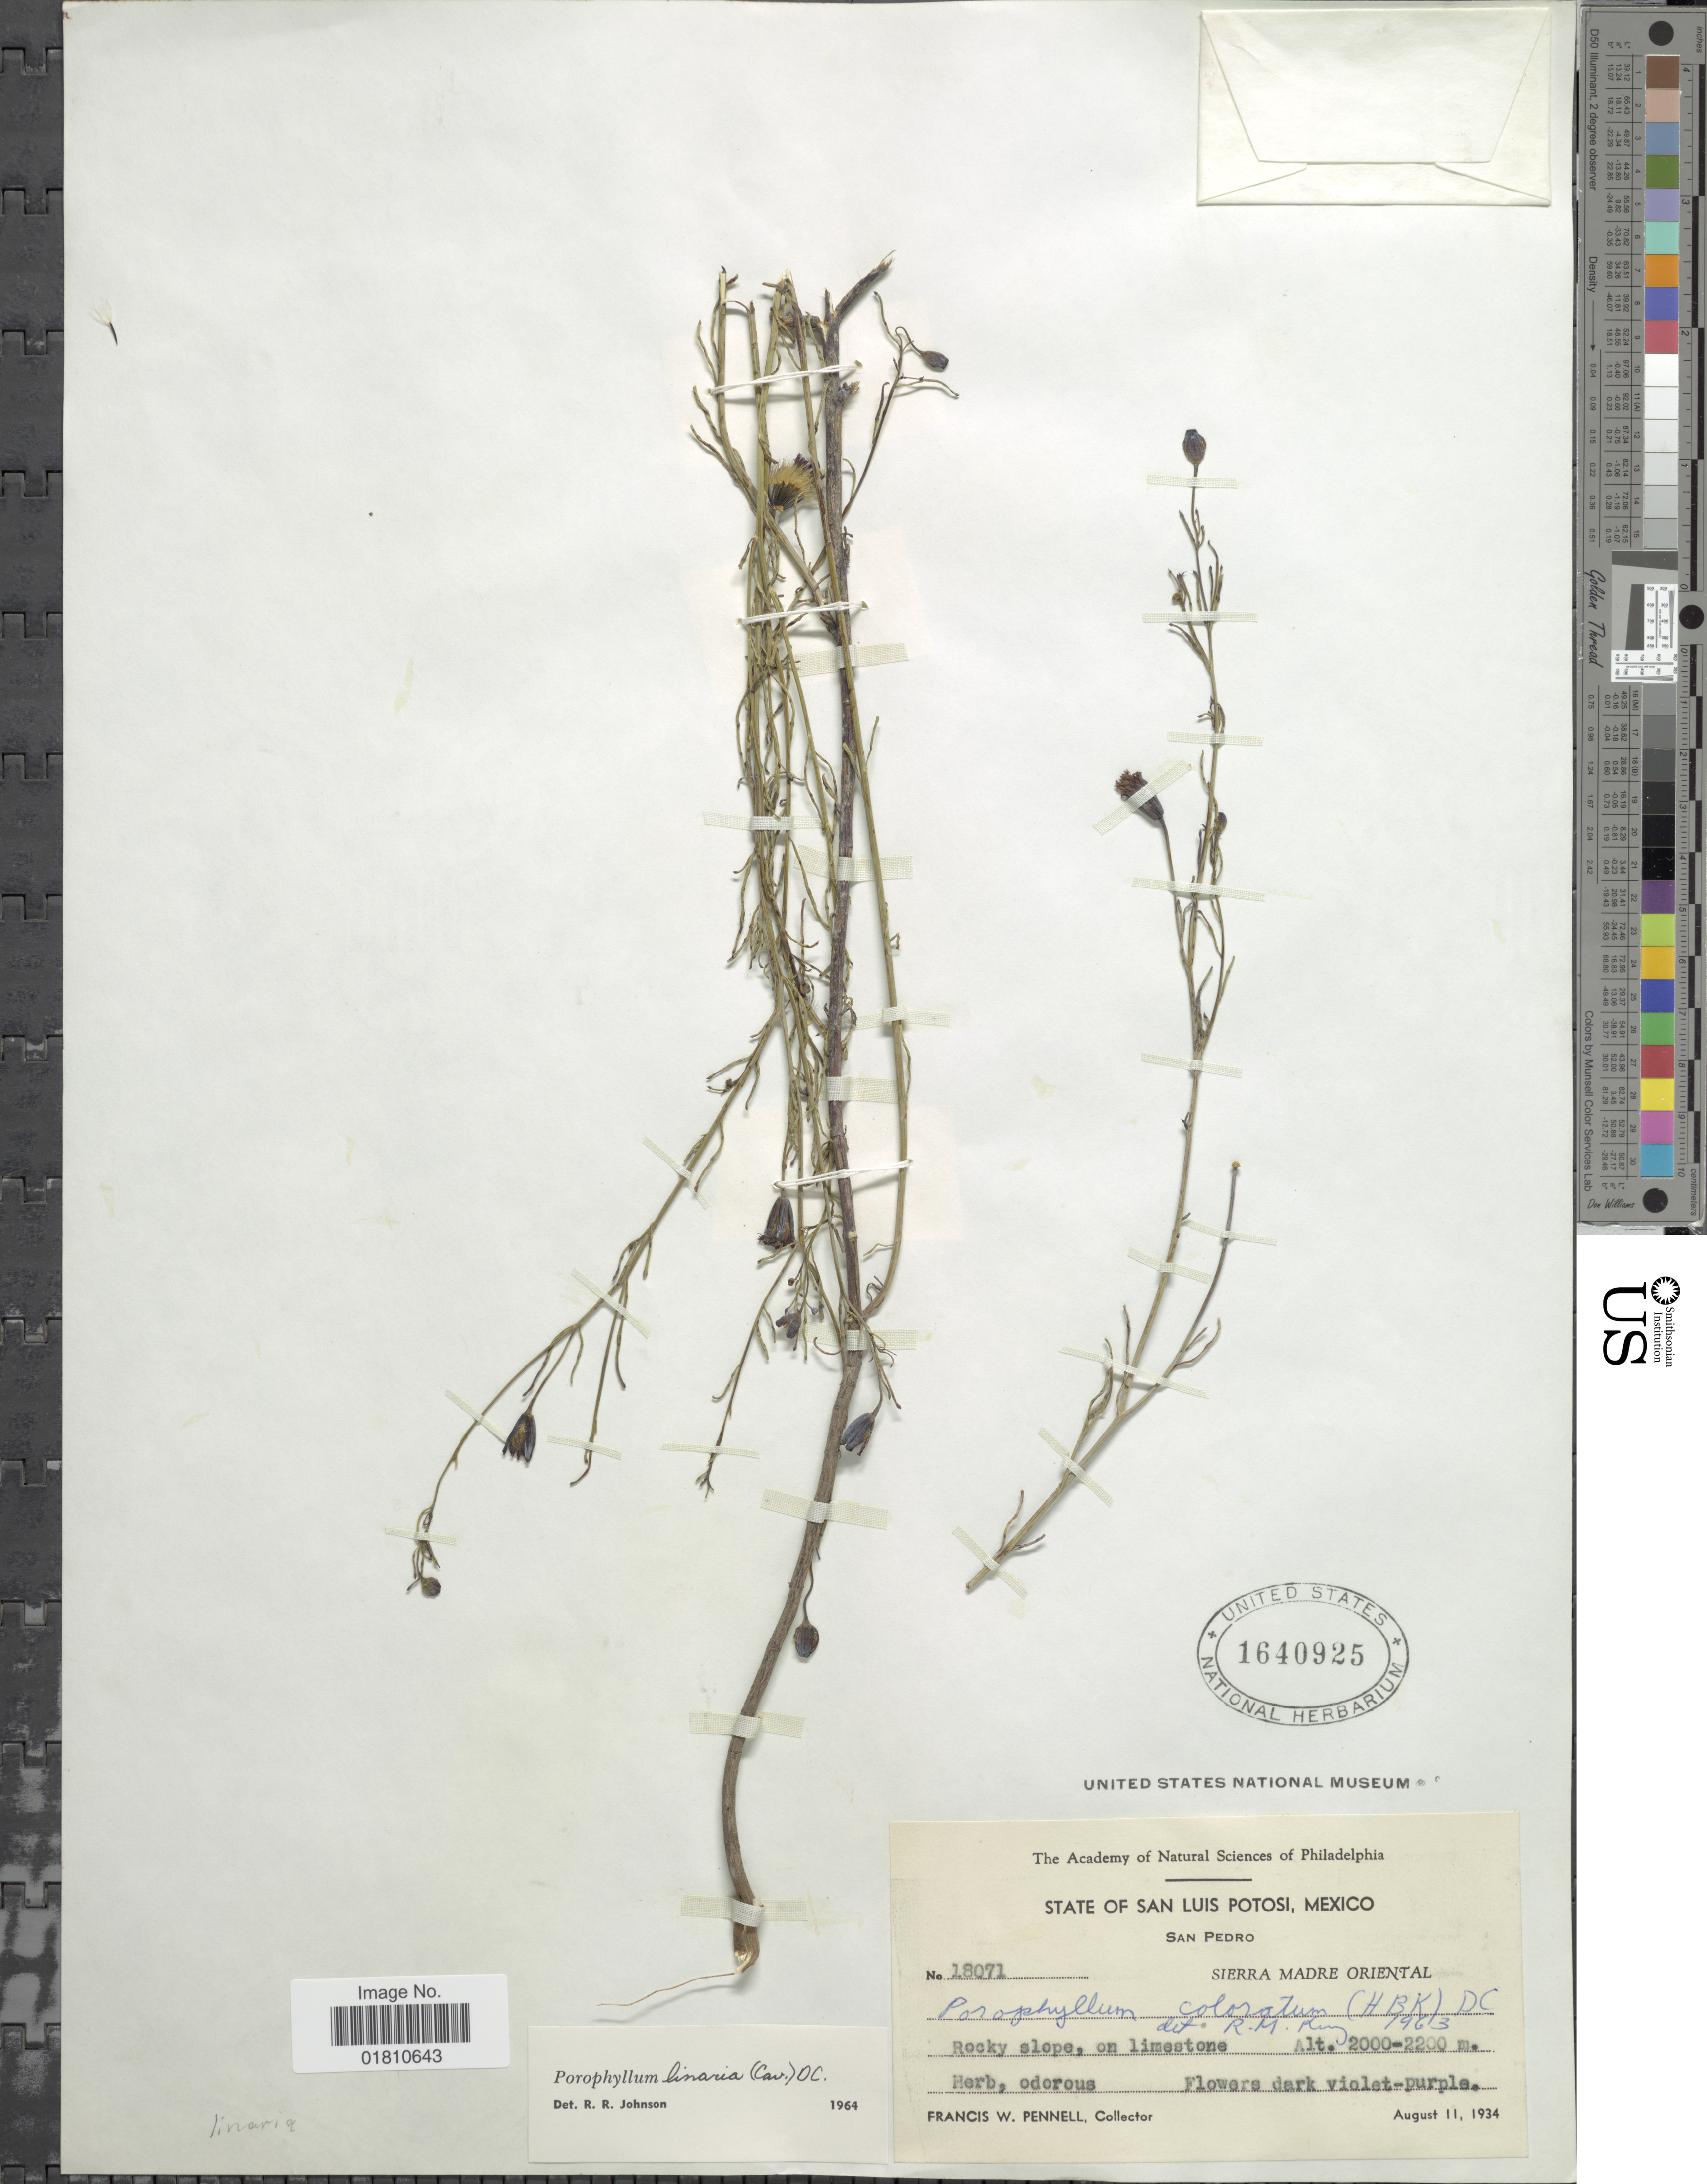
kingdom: Plantae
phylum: Tracheophyta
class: Magnoliopsida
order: Asterales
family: Asteraceae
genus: Porophyllum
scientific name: Porophyllum linaria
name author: (Cav.) DC.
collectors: F. W. Pennell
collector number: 18071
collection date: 1934-08-11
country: Mexico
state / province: San Luis Potosí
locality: Sierra Madre Oriental, San Pedro, rocky slope.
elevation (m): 2000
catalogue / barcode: US 1640925